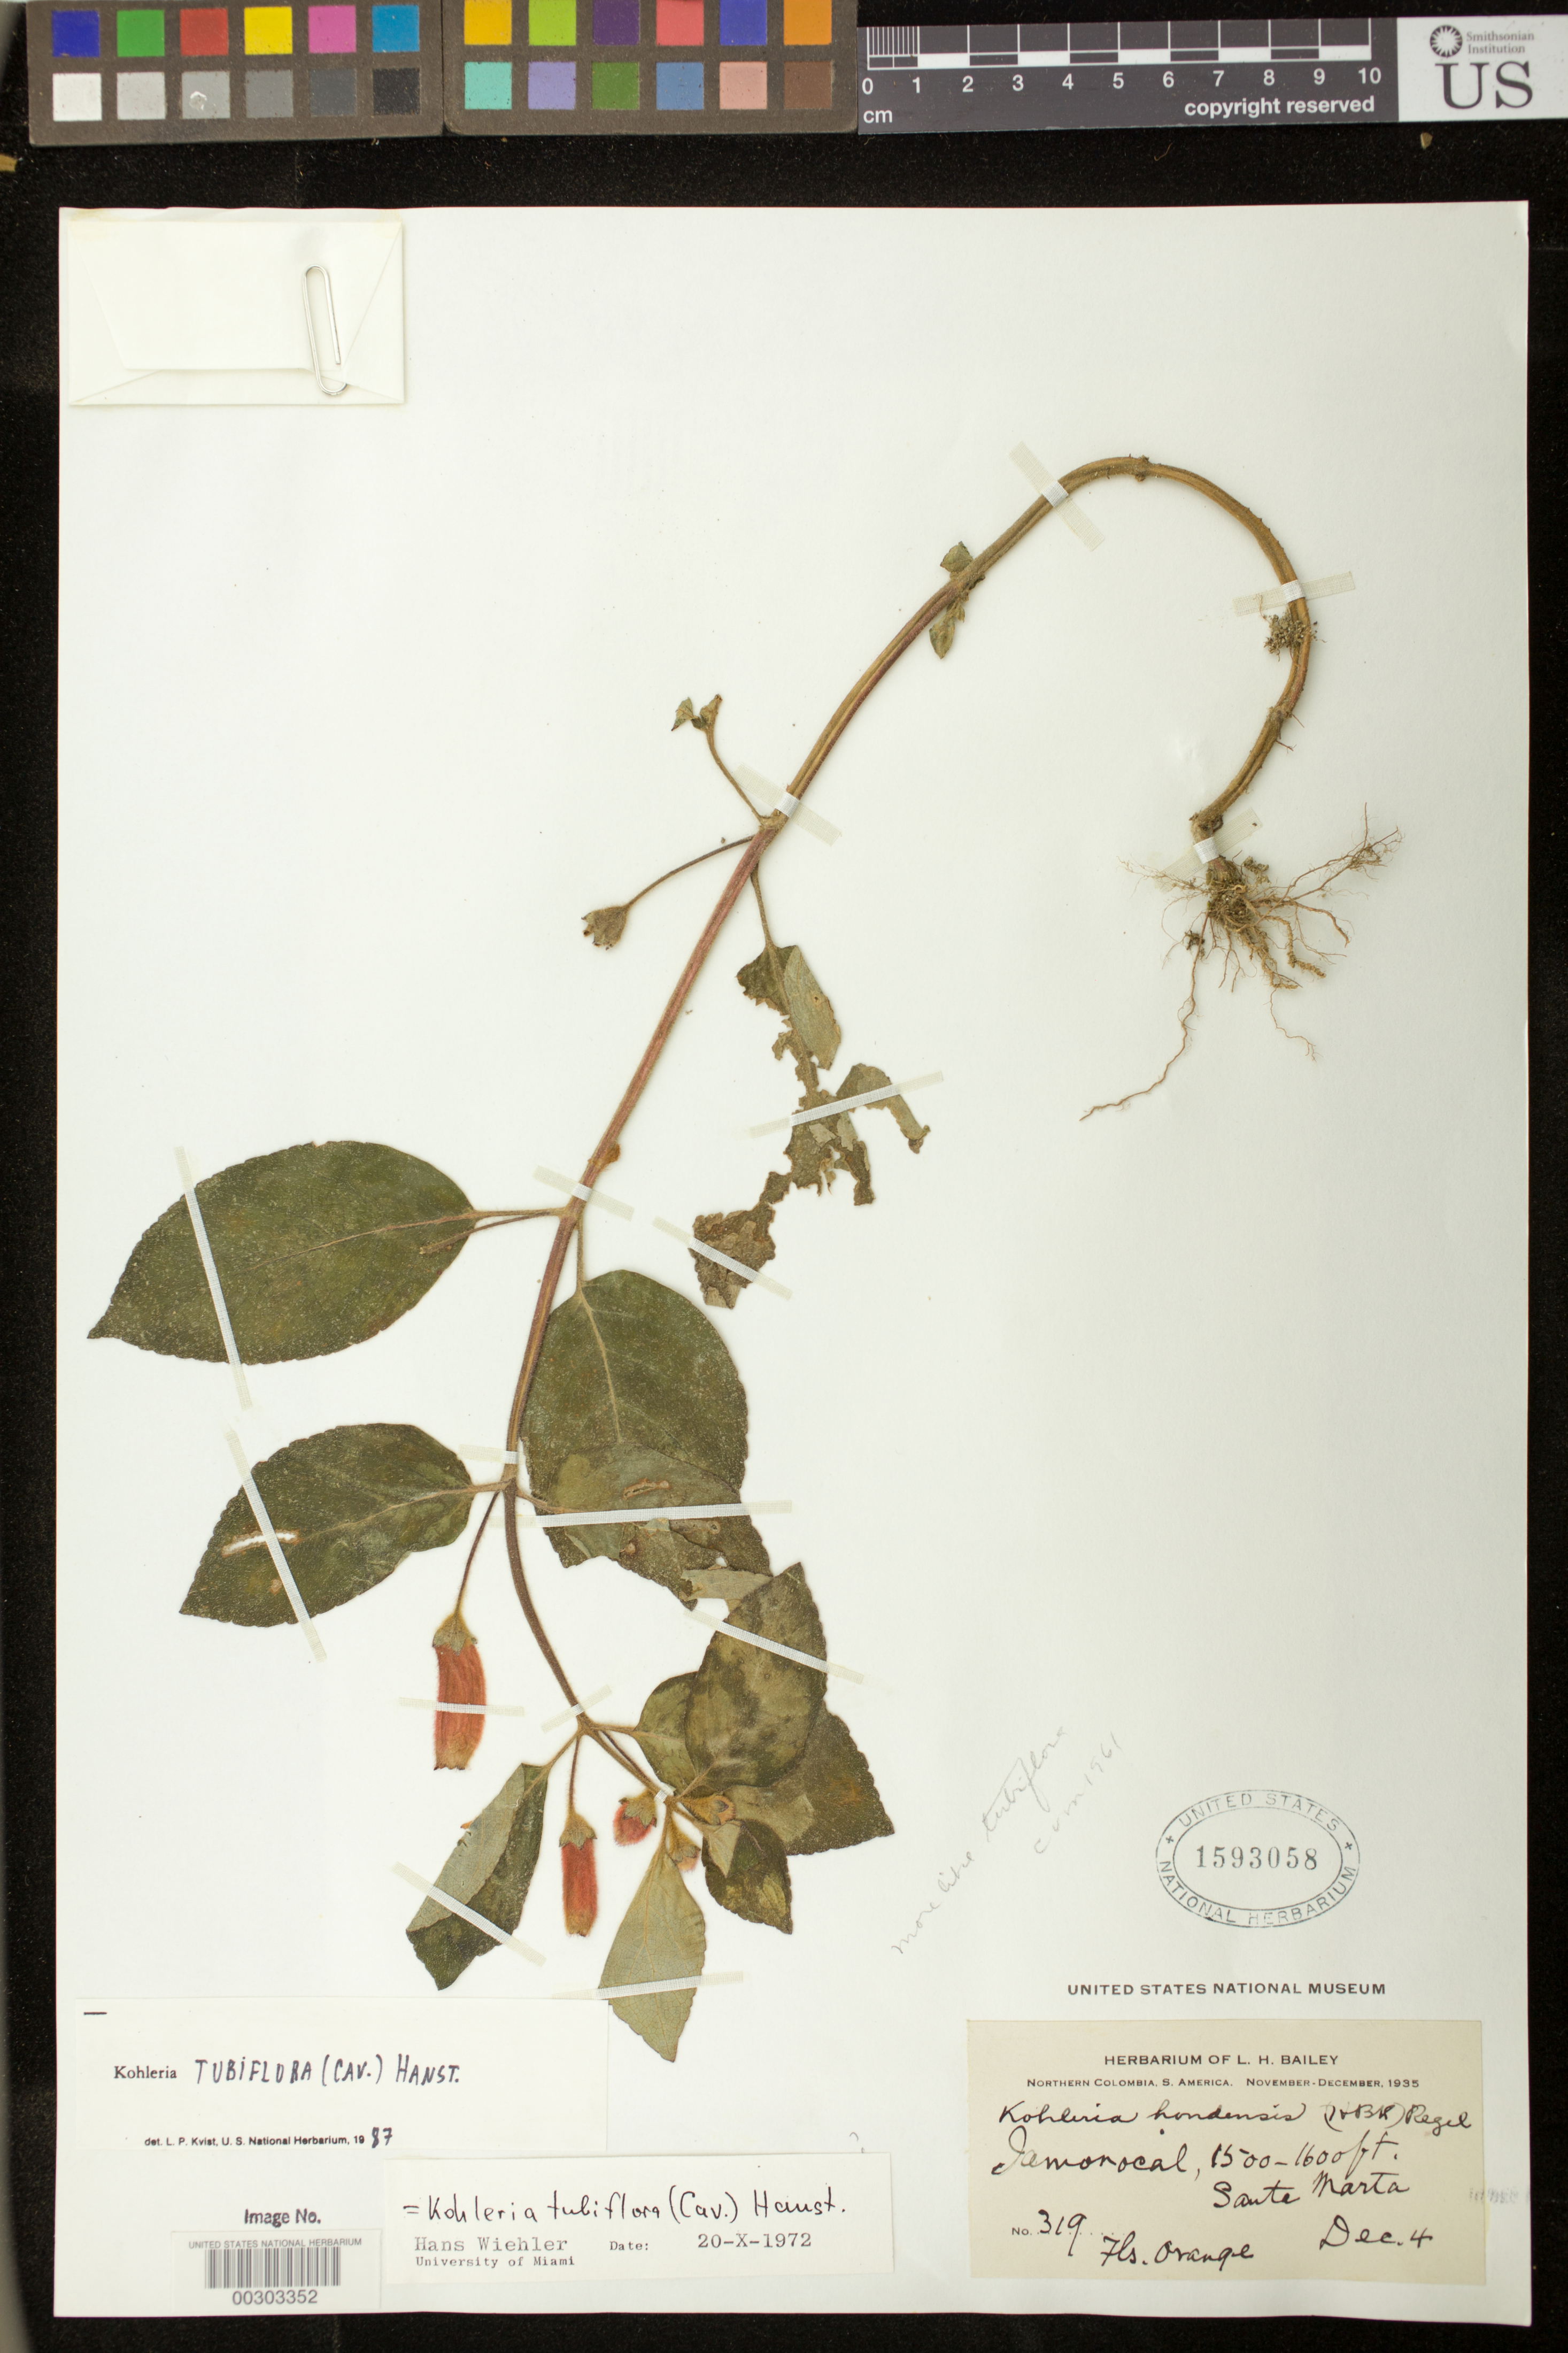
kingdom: Plantae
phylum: Tracheophyta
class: Magnoliopsida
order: Lamiales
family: Gesneriaceae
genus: Kohleria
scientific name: Kohleria tubiflora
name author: (Cav.) Hanst.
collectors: L. H. Bailey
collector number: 319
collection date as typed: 04 Dec 1935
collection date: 1935-12-04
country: Colombia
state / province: Magdalena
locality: Northern Colombia, Lamonocal, Santa Marta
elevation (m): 1500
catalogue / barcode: US 1593058